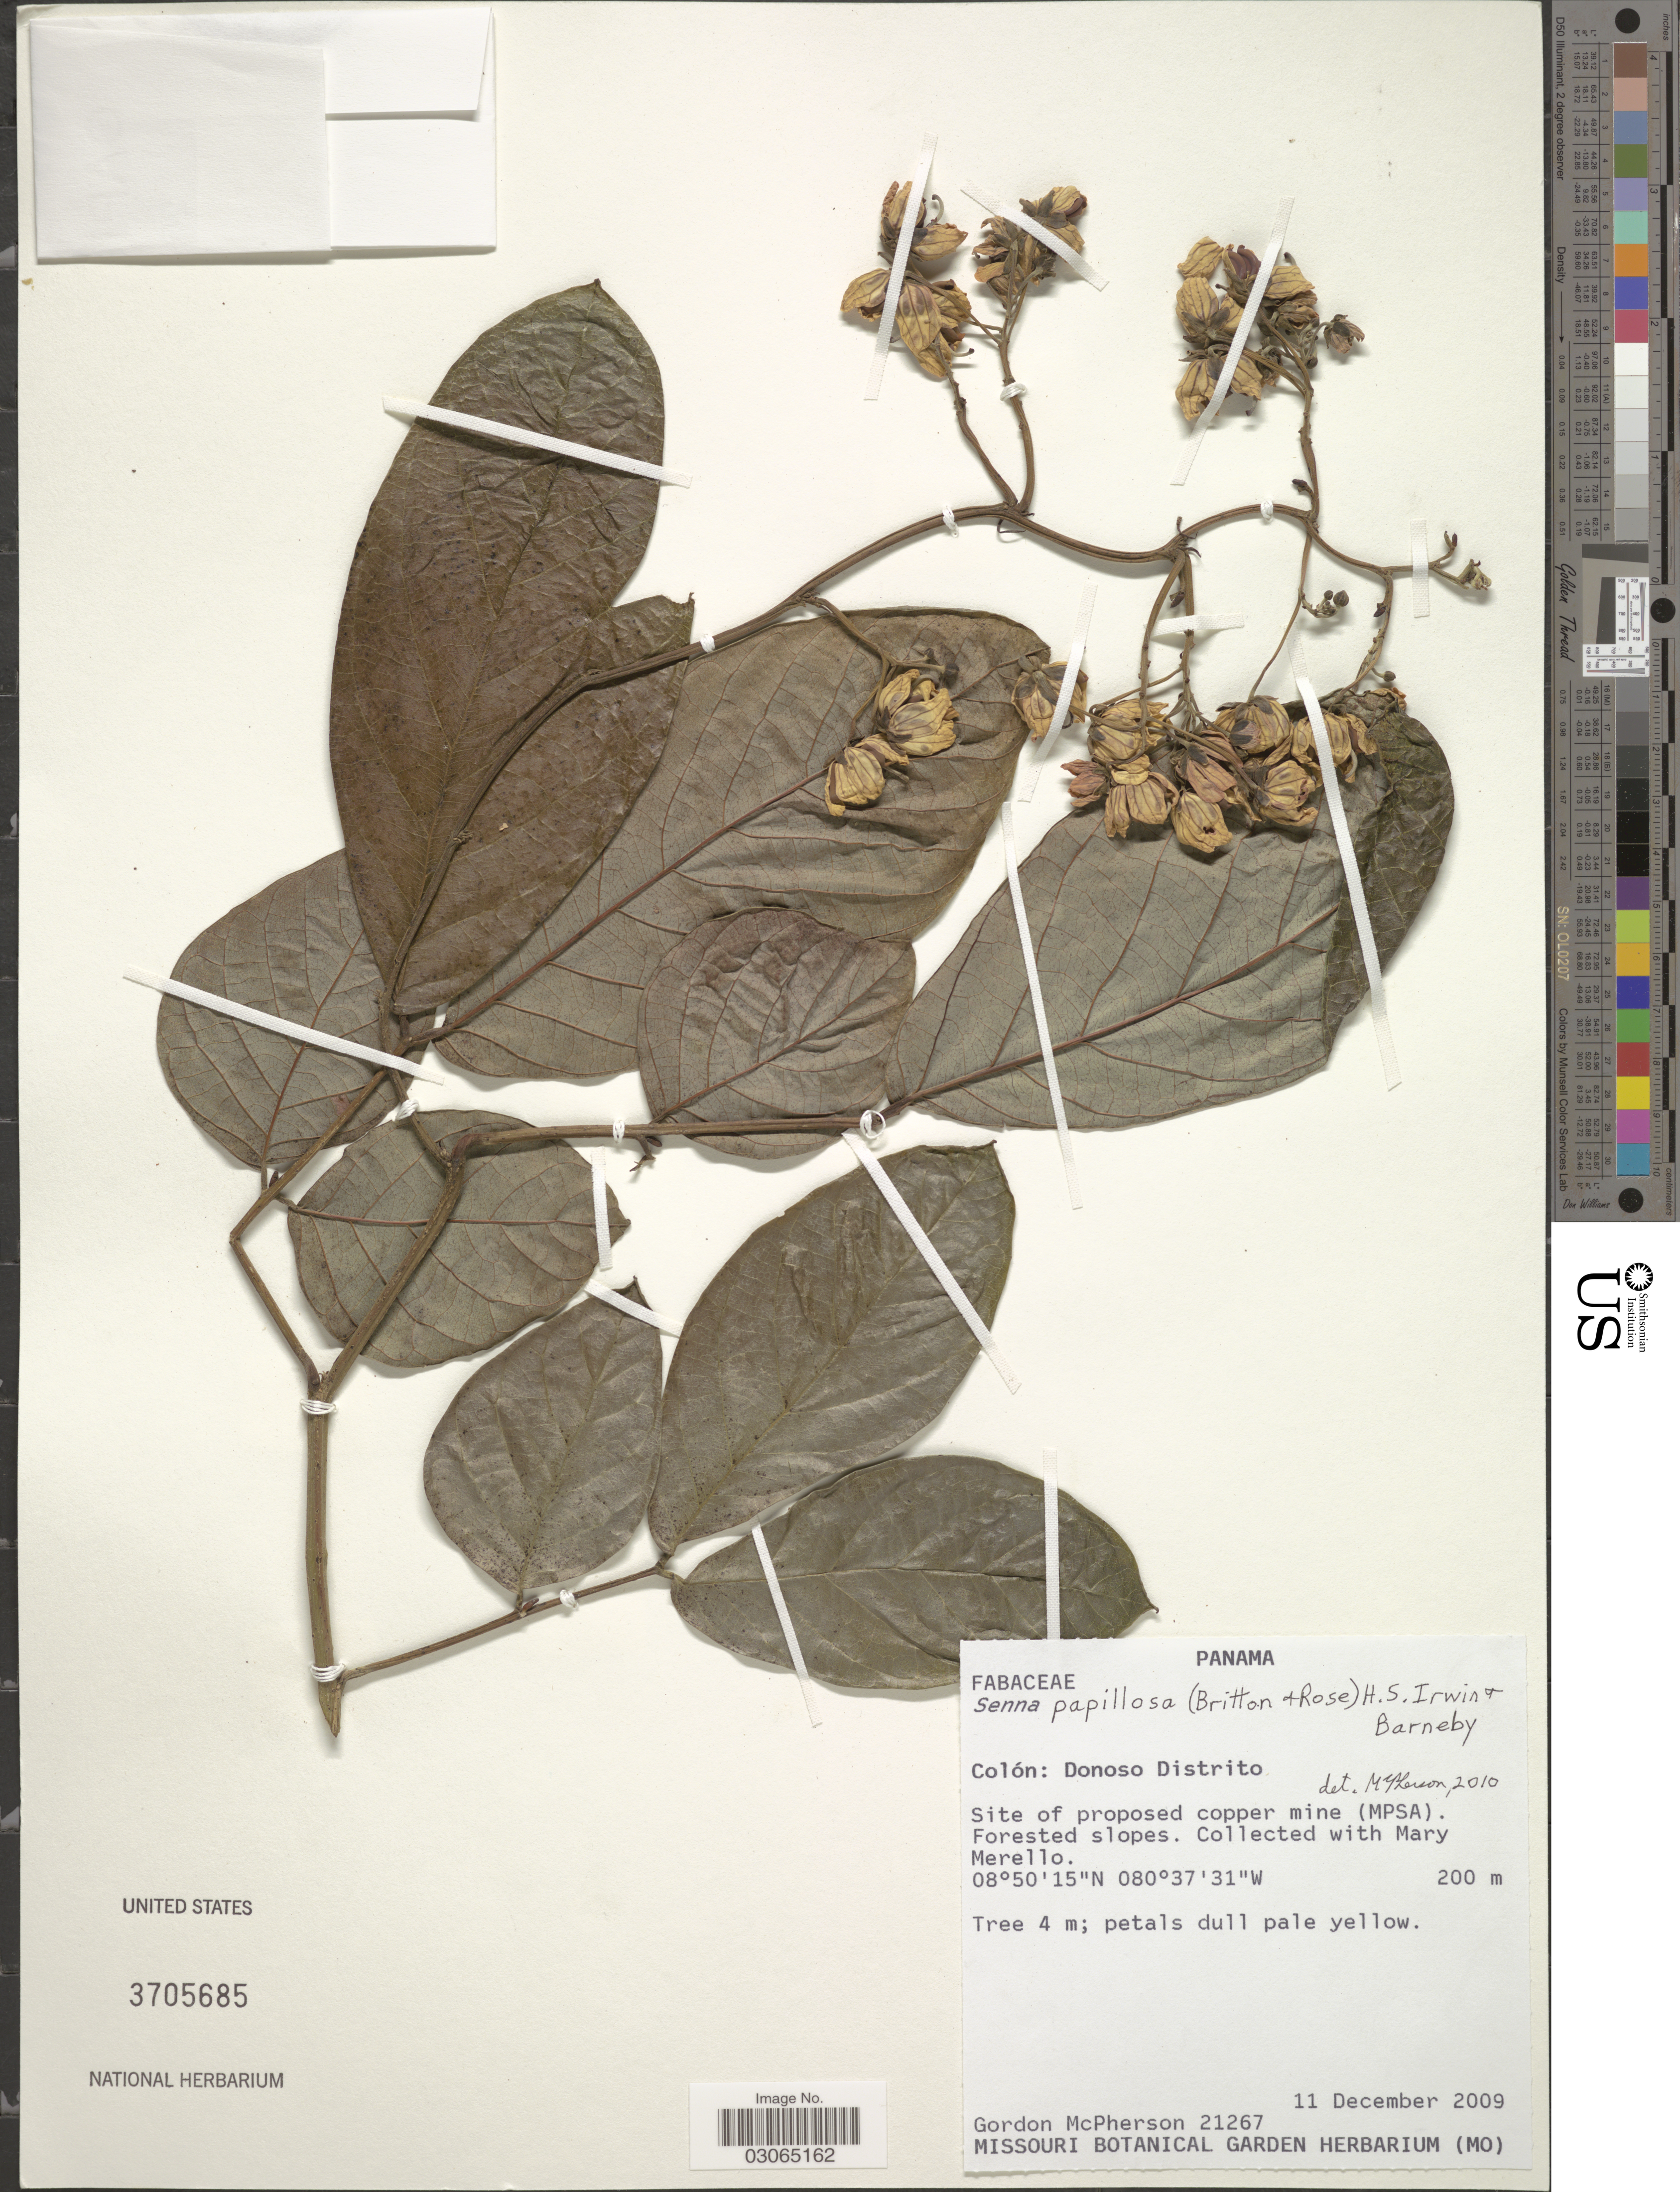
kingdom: Plantae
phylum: Tracheophyta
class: Magnoliopsida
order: Fabales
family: Fabaceae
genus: Senna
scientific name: Senna papillosa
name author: (Britton & Rose) H.S. Irwin & Barneby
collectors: G. McPherson & M. Merello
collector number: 21267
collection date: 2009-12-11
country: Panama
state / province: Colón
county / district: Donoso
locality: Donoso Distrito. Site of proposed copper mine (MPSA).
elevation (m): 200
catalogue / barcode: US 3705685